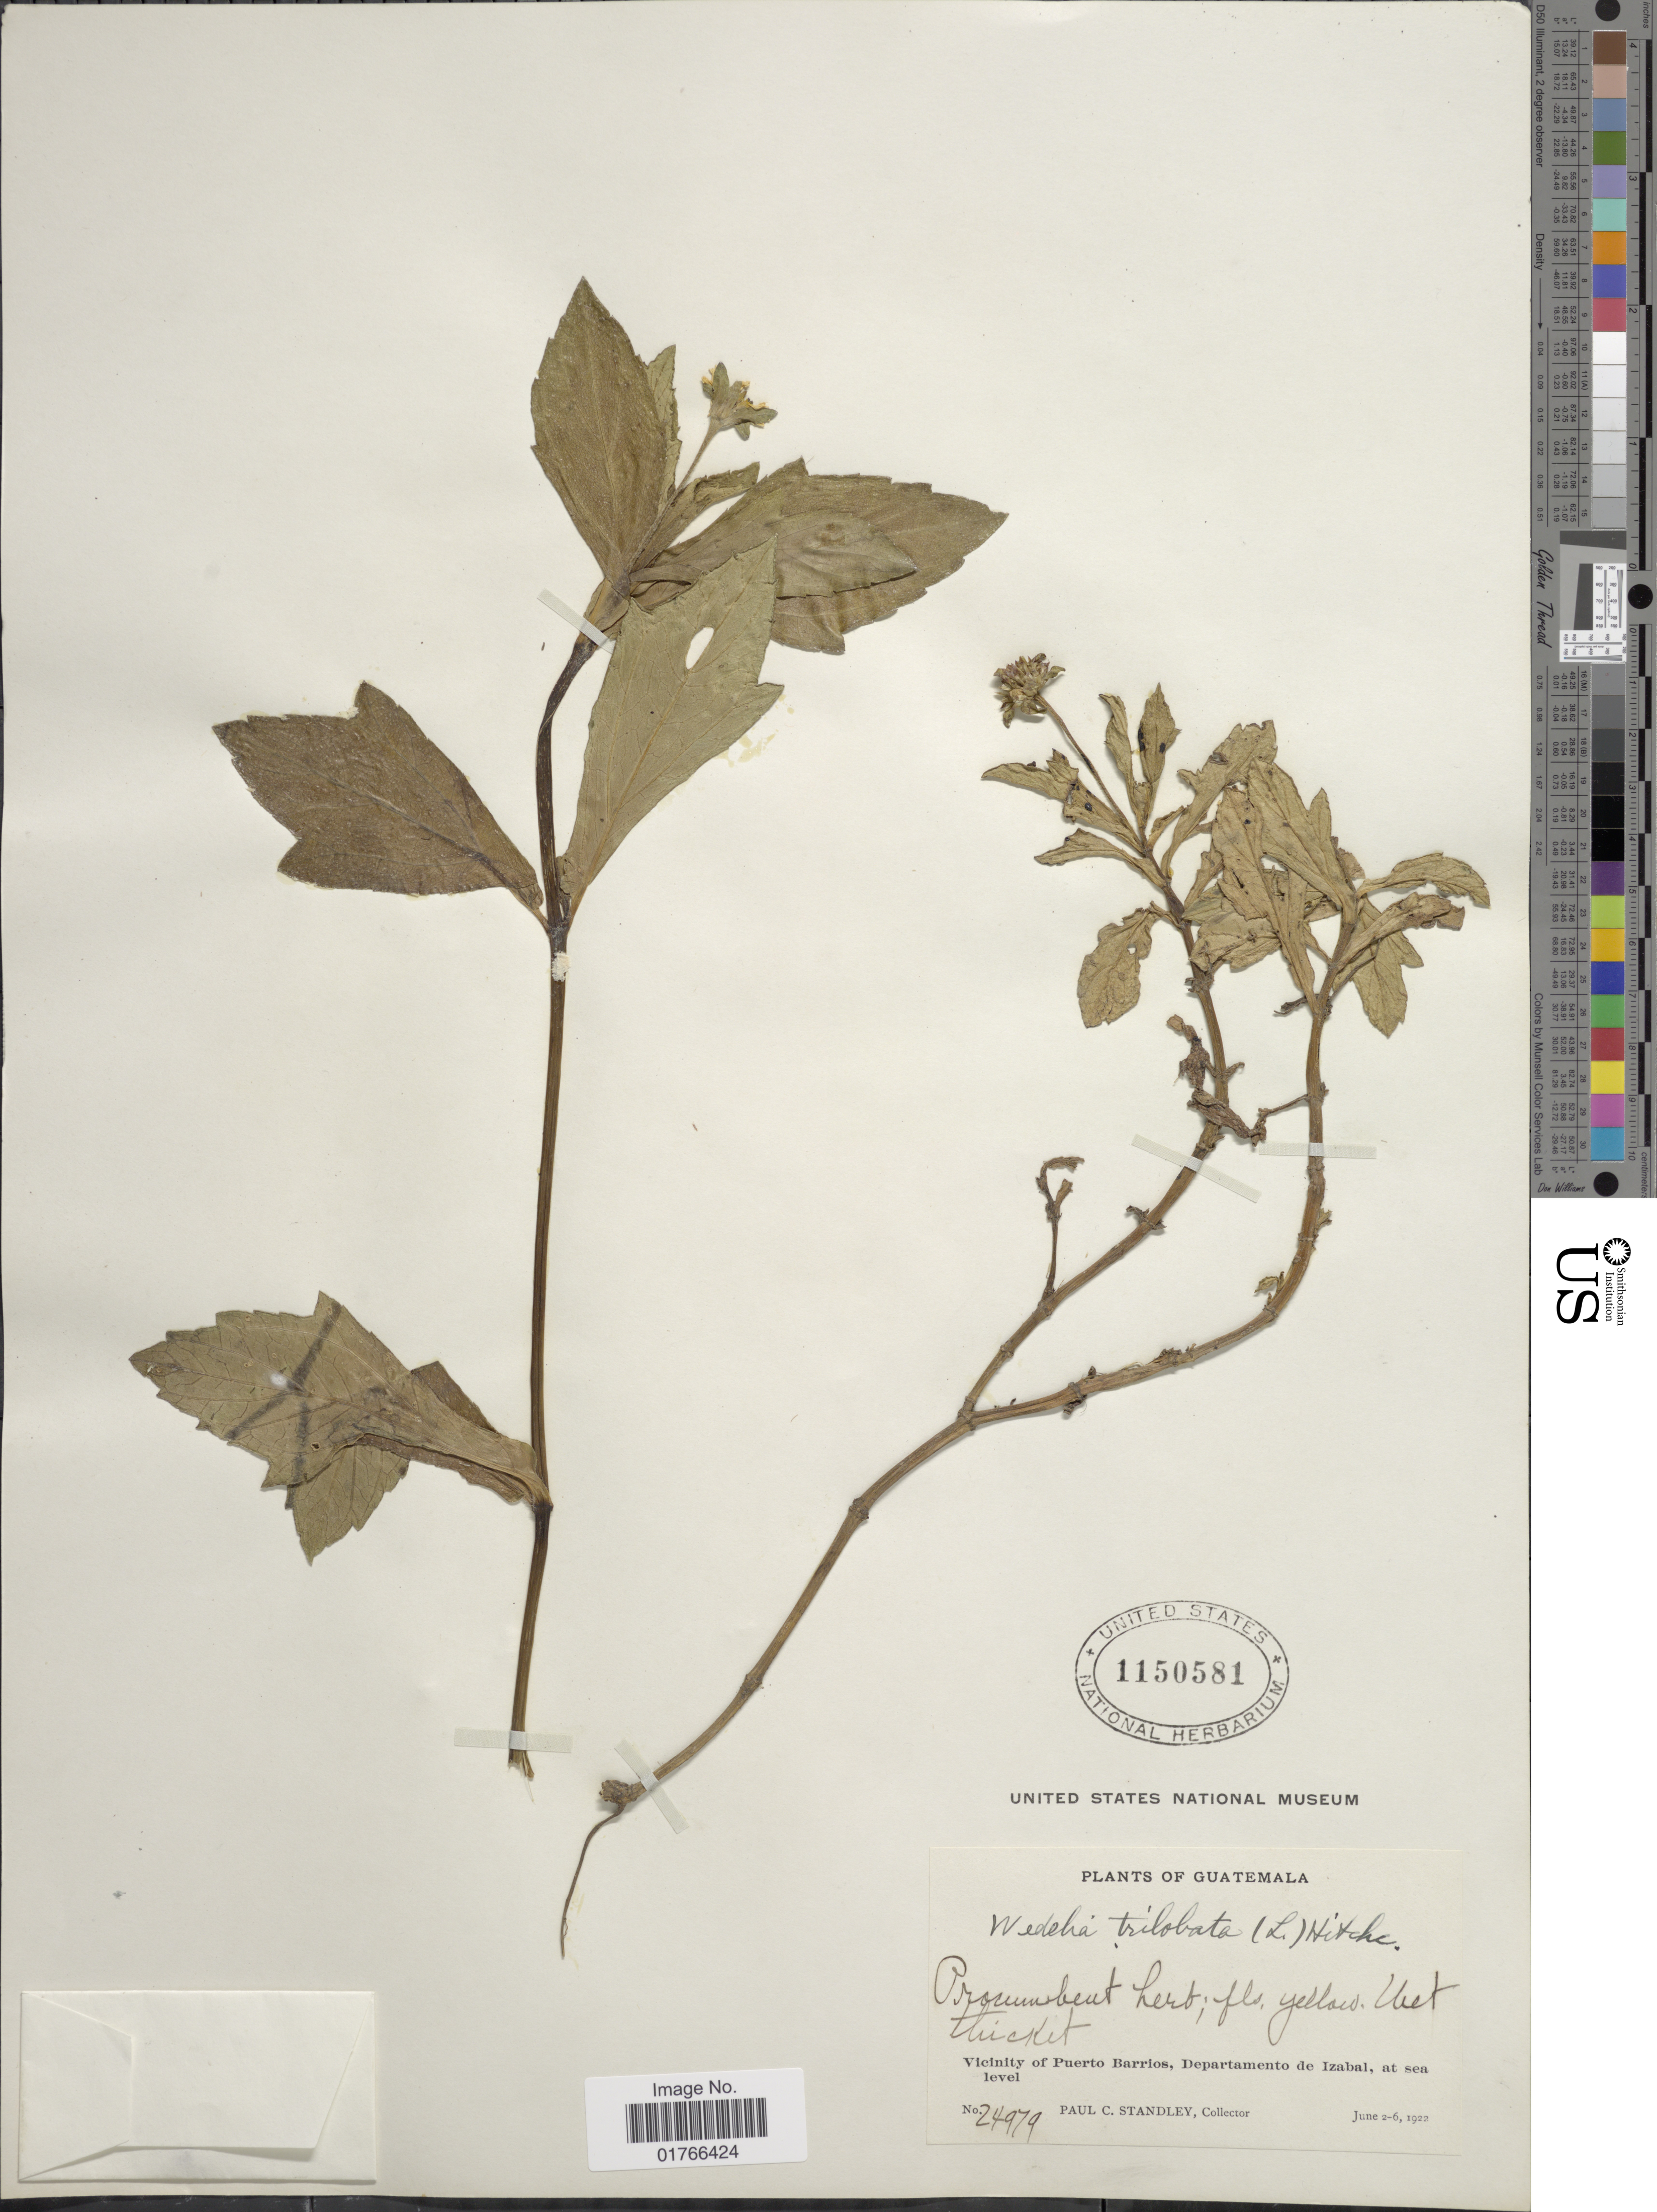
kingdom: Plantae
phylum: Tracheophyta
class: Magnoliopsida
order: Asterales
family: Asteraceae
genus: Sphagneticola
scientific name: Sphagneticola trilobata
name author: (L.) Pruski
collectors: P. C. Standley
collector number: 24979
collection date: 1922-06-02/1922-06-06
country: Guatemala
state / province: Izabal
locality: Vicinity of Puerto Barrios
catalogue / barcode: US 1150581